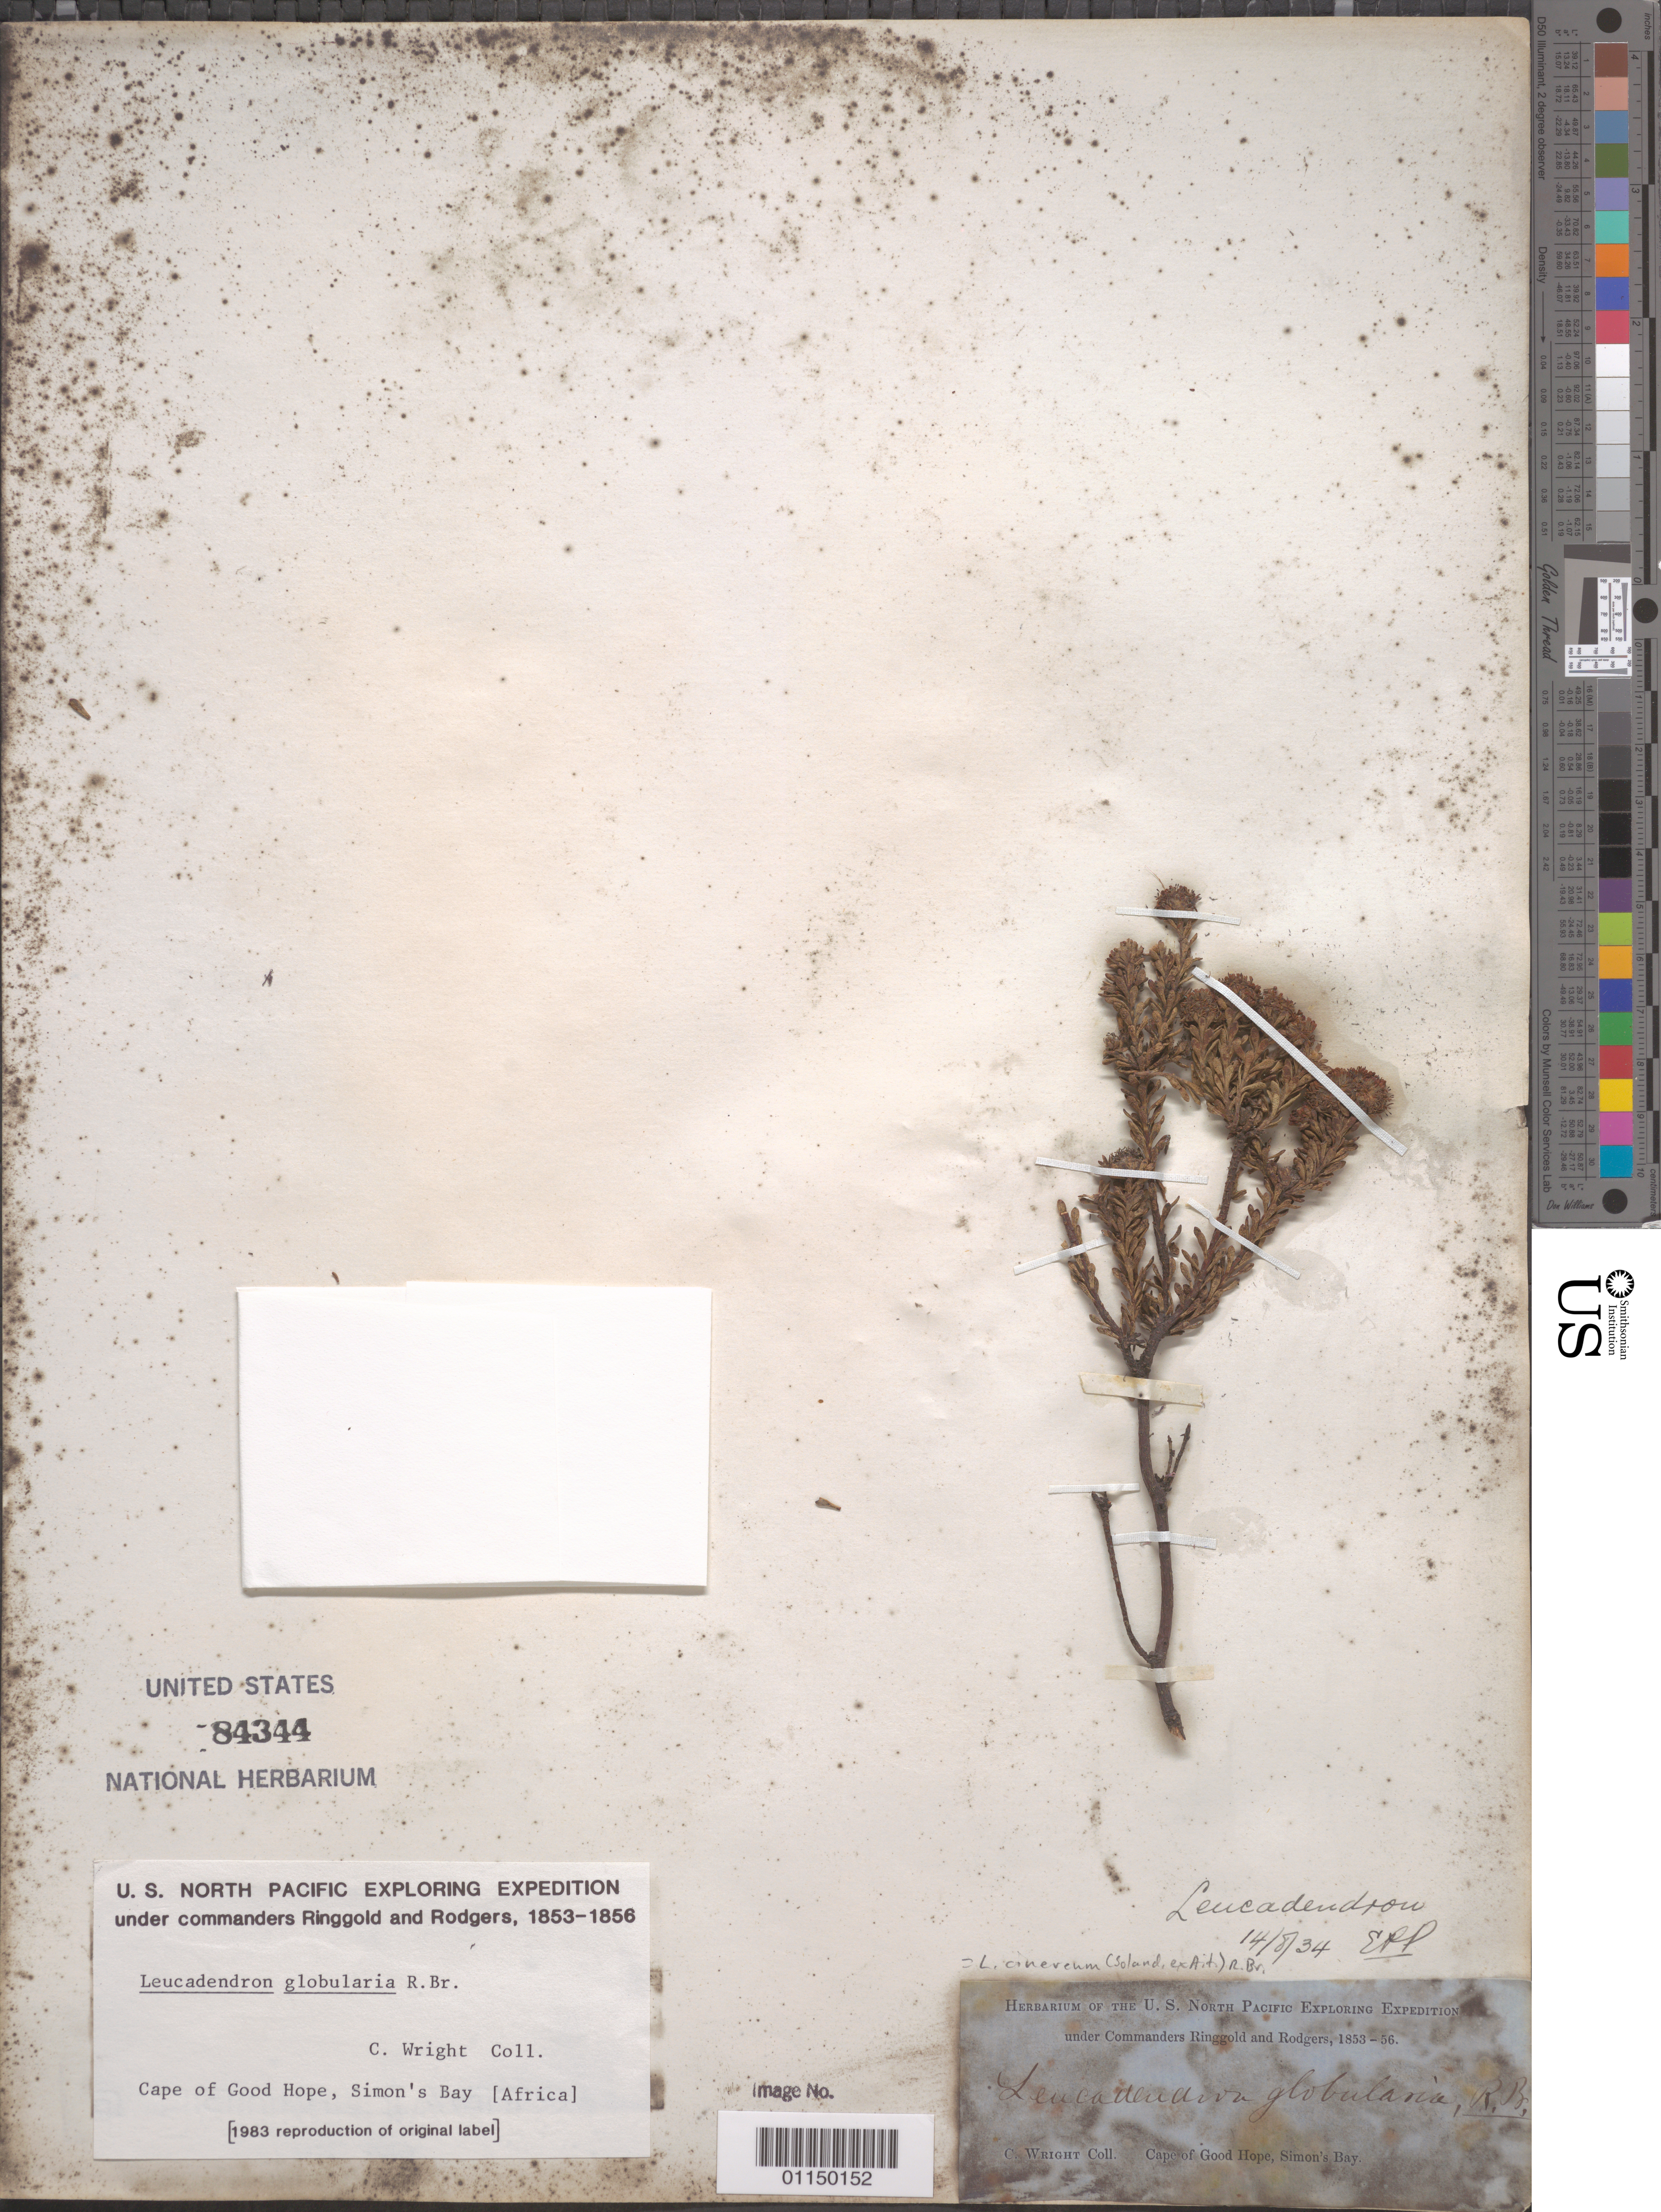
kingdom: Plantae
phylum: Tracheophyta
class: Magnoliopsida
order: Proteales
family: Proteaceae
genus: Leucadendron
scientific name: Leucadendron globularia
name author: R. Br.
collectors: C. Wright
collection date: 1853/1856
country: South Africa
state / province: Western Cape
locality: Cape of Good Hope, Simon's Bay.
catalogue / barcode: US 84344